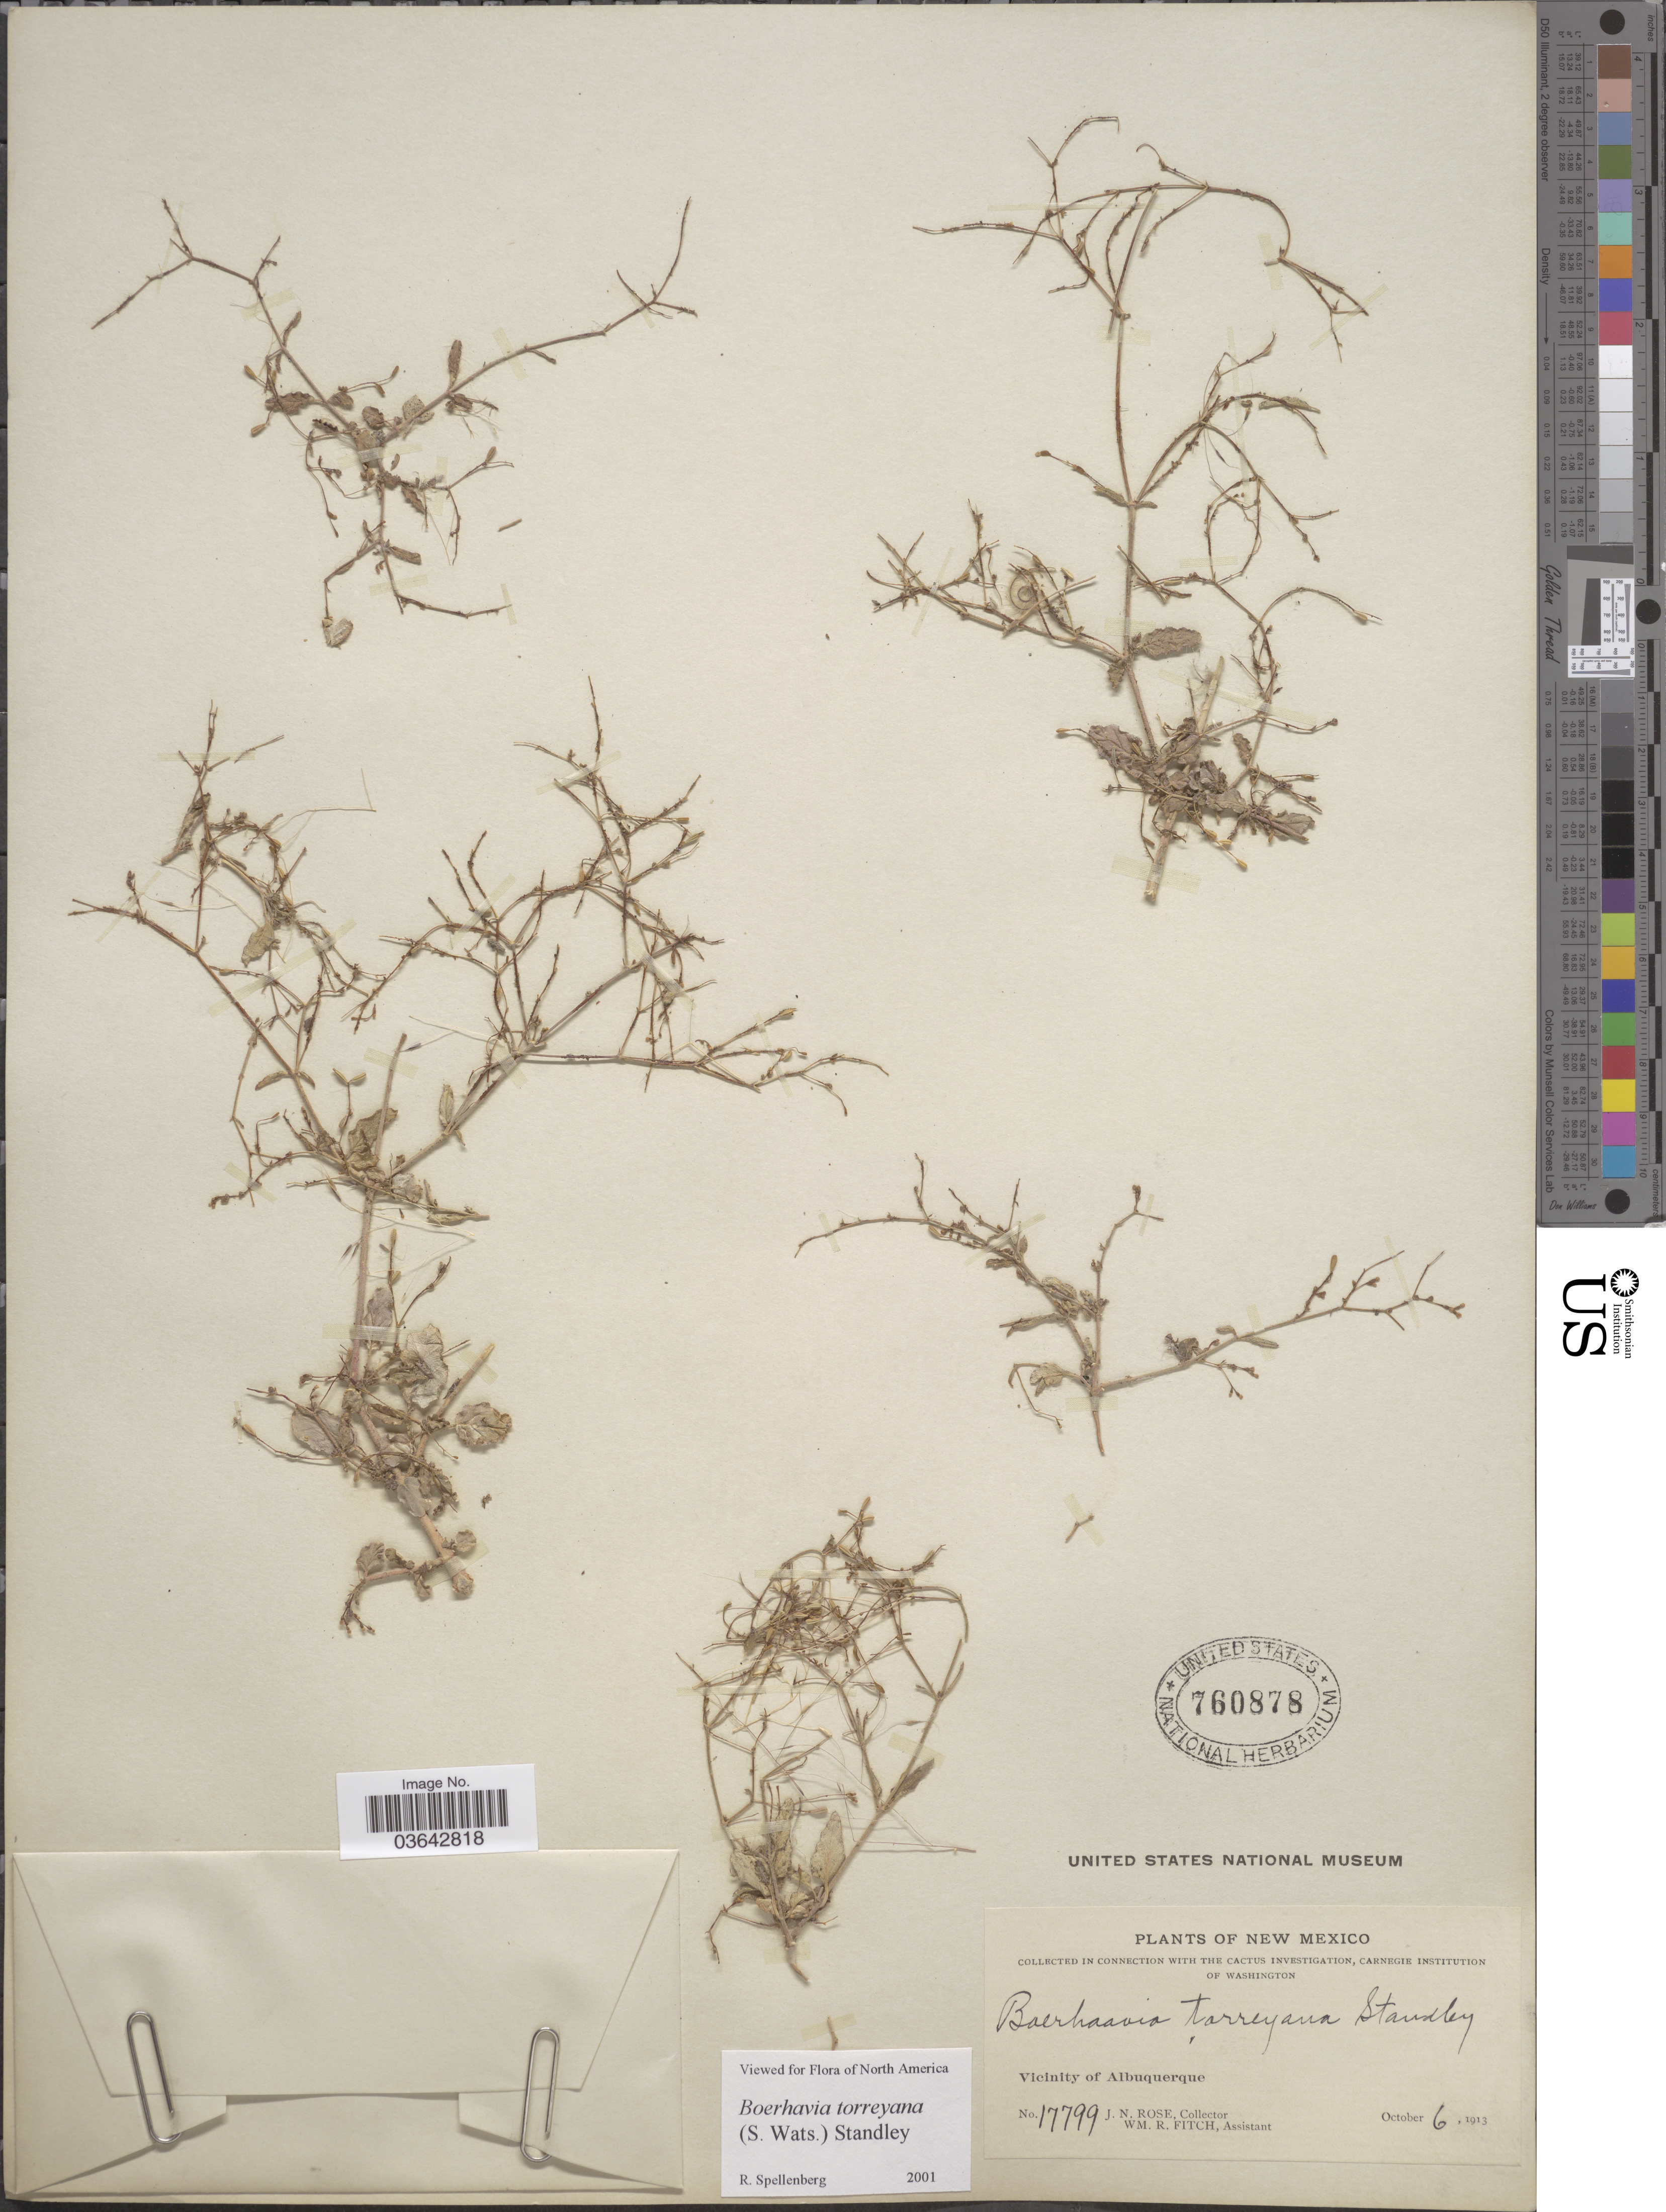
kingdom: Plantae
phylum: Tracheophyta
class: Magnoliopsida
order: Caryophyllales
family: Nyctaginaceae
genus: Boerhavia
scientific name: Boerhavia torreyana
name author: (S. Watson) Standl.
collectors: J. N. Rose & W. R. Fitch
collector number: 17799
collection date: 1913-10-06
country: United States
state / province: New Mexico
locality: Vicinity of Albuquerque.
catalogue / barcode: US 760878